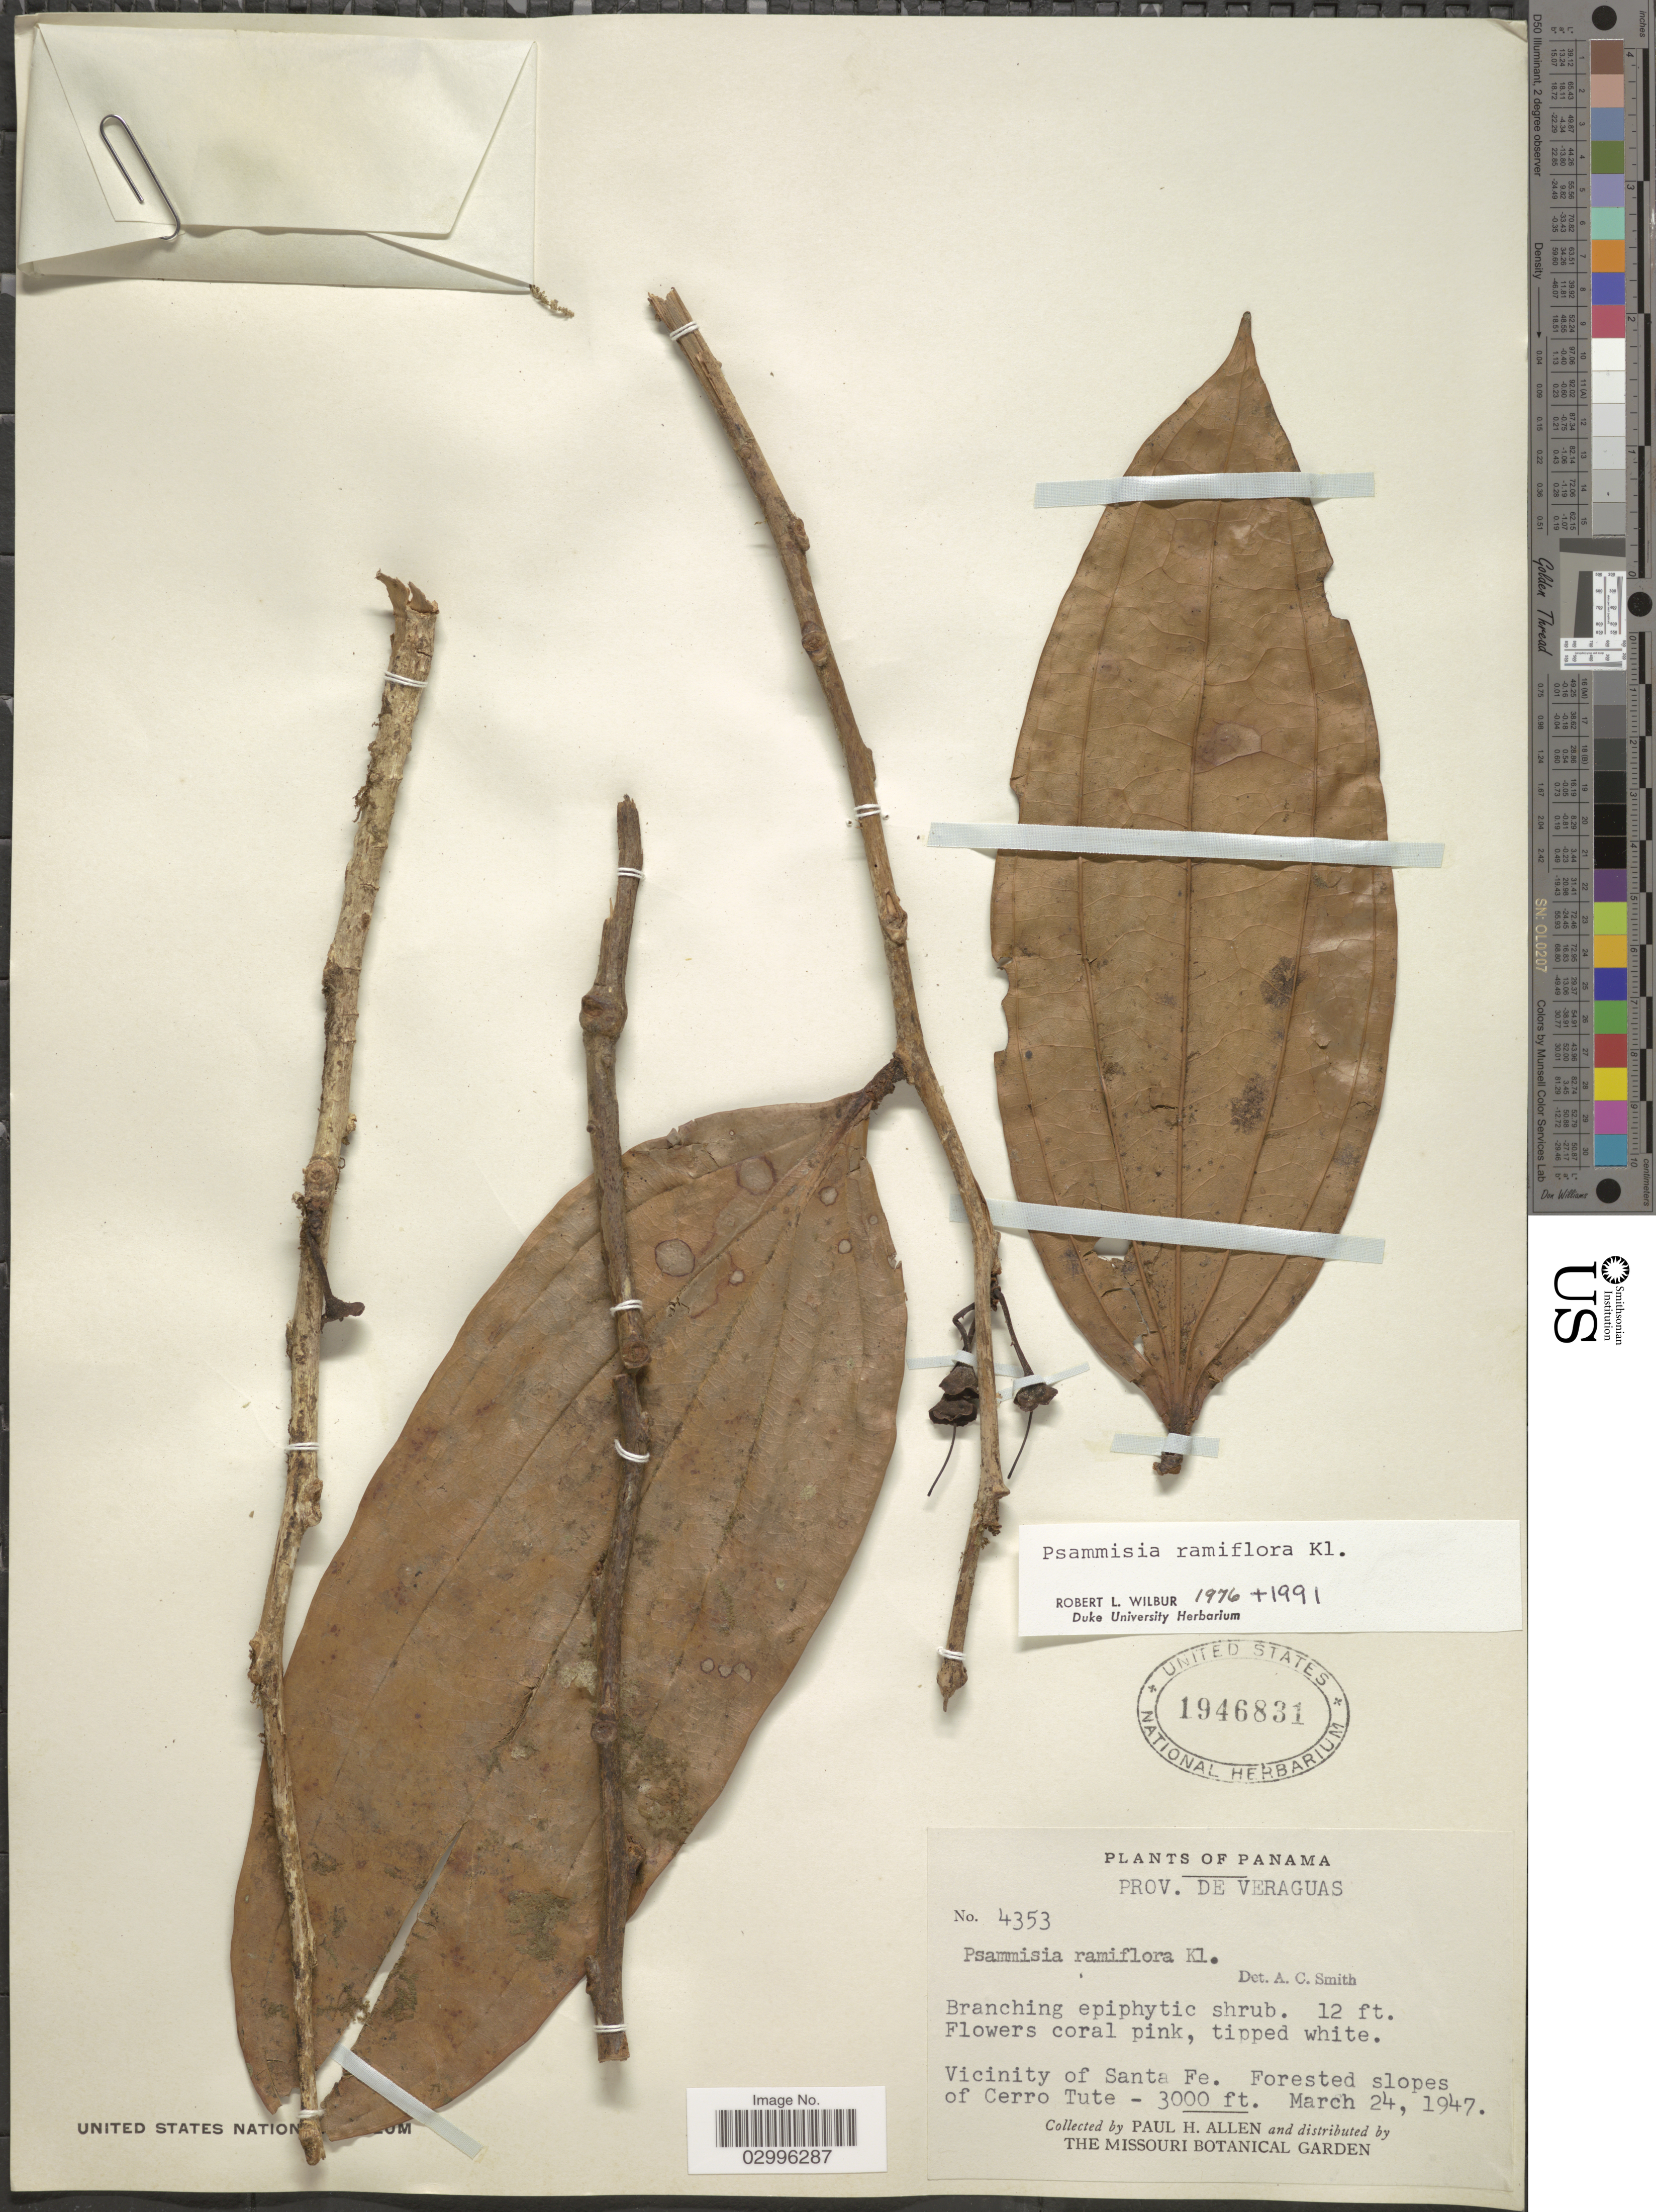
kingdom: Plantae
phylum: Tracheophyta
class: Magnoliopsida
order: Ericales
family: Ericaceae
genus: Psammisia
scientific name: Psammisia ramiflora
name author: Klotzsch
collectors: P. H. Allen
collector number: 4353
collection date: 1947-03-24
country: Panama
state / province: Veraguas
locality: Vicinity of Santa Fe. Forested slopes of Cerro Tute.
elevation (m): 914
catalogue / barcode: US 1946831